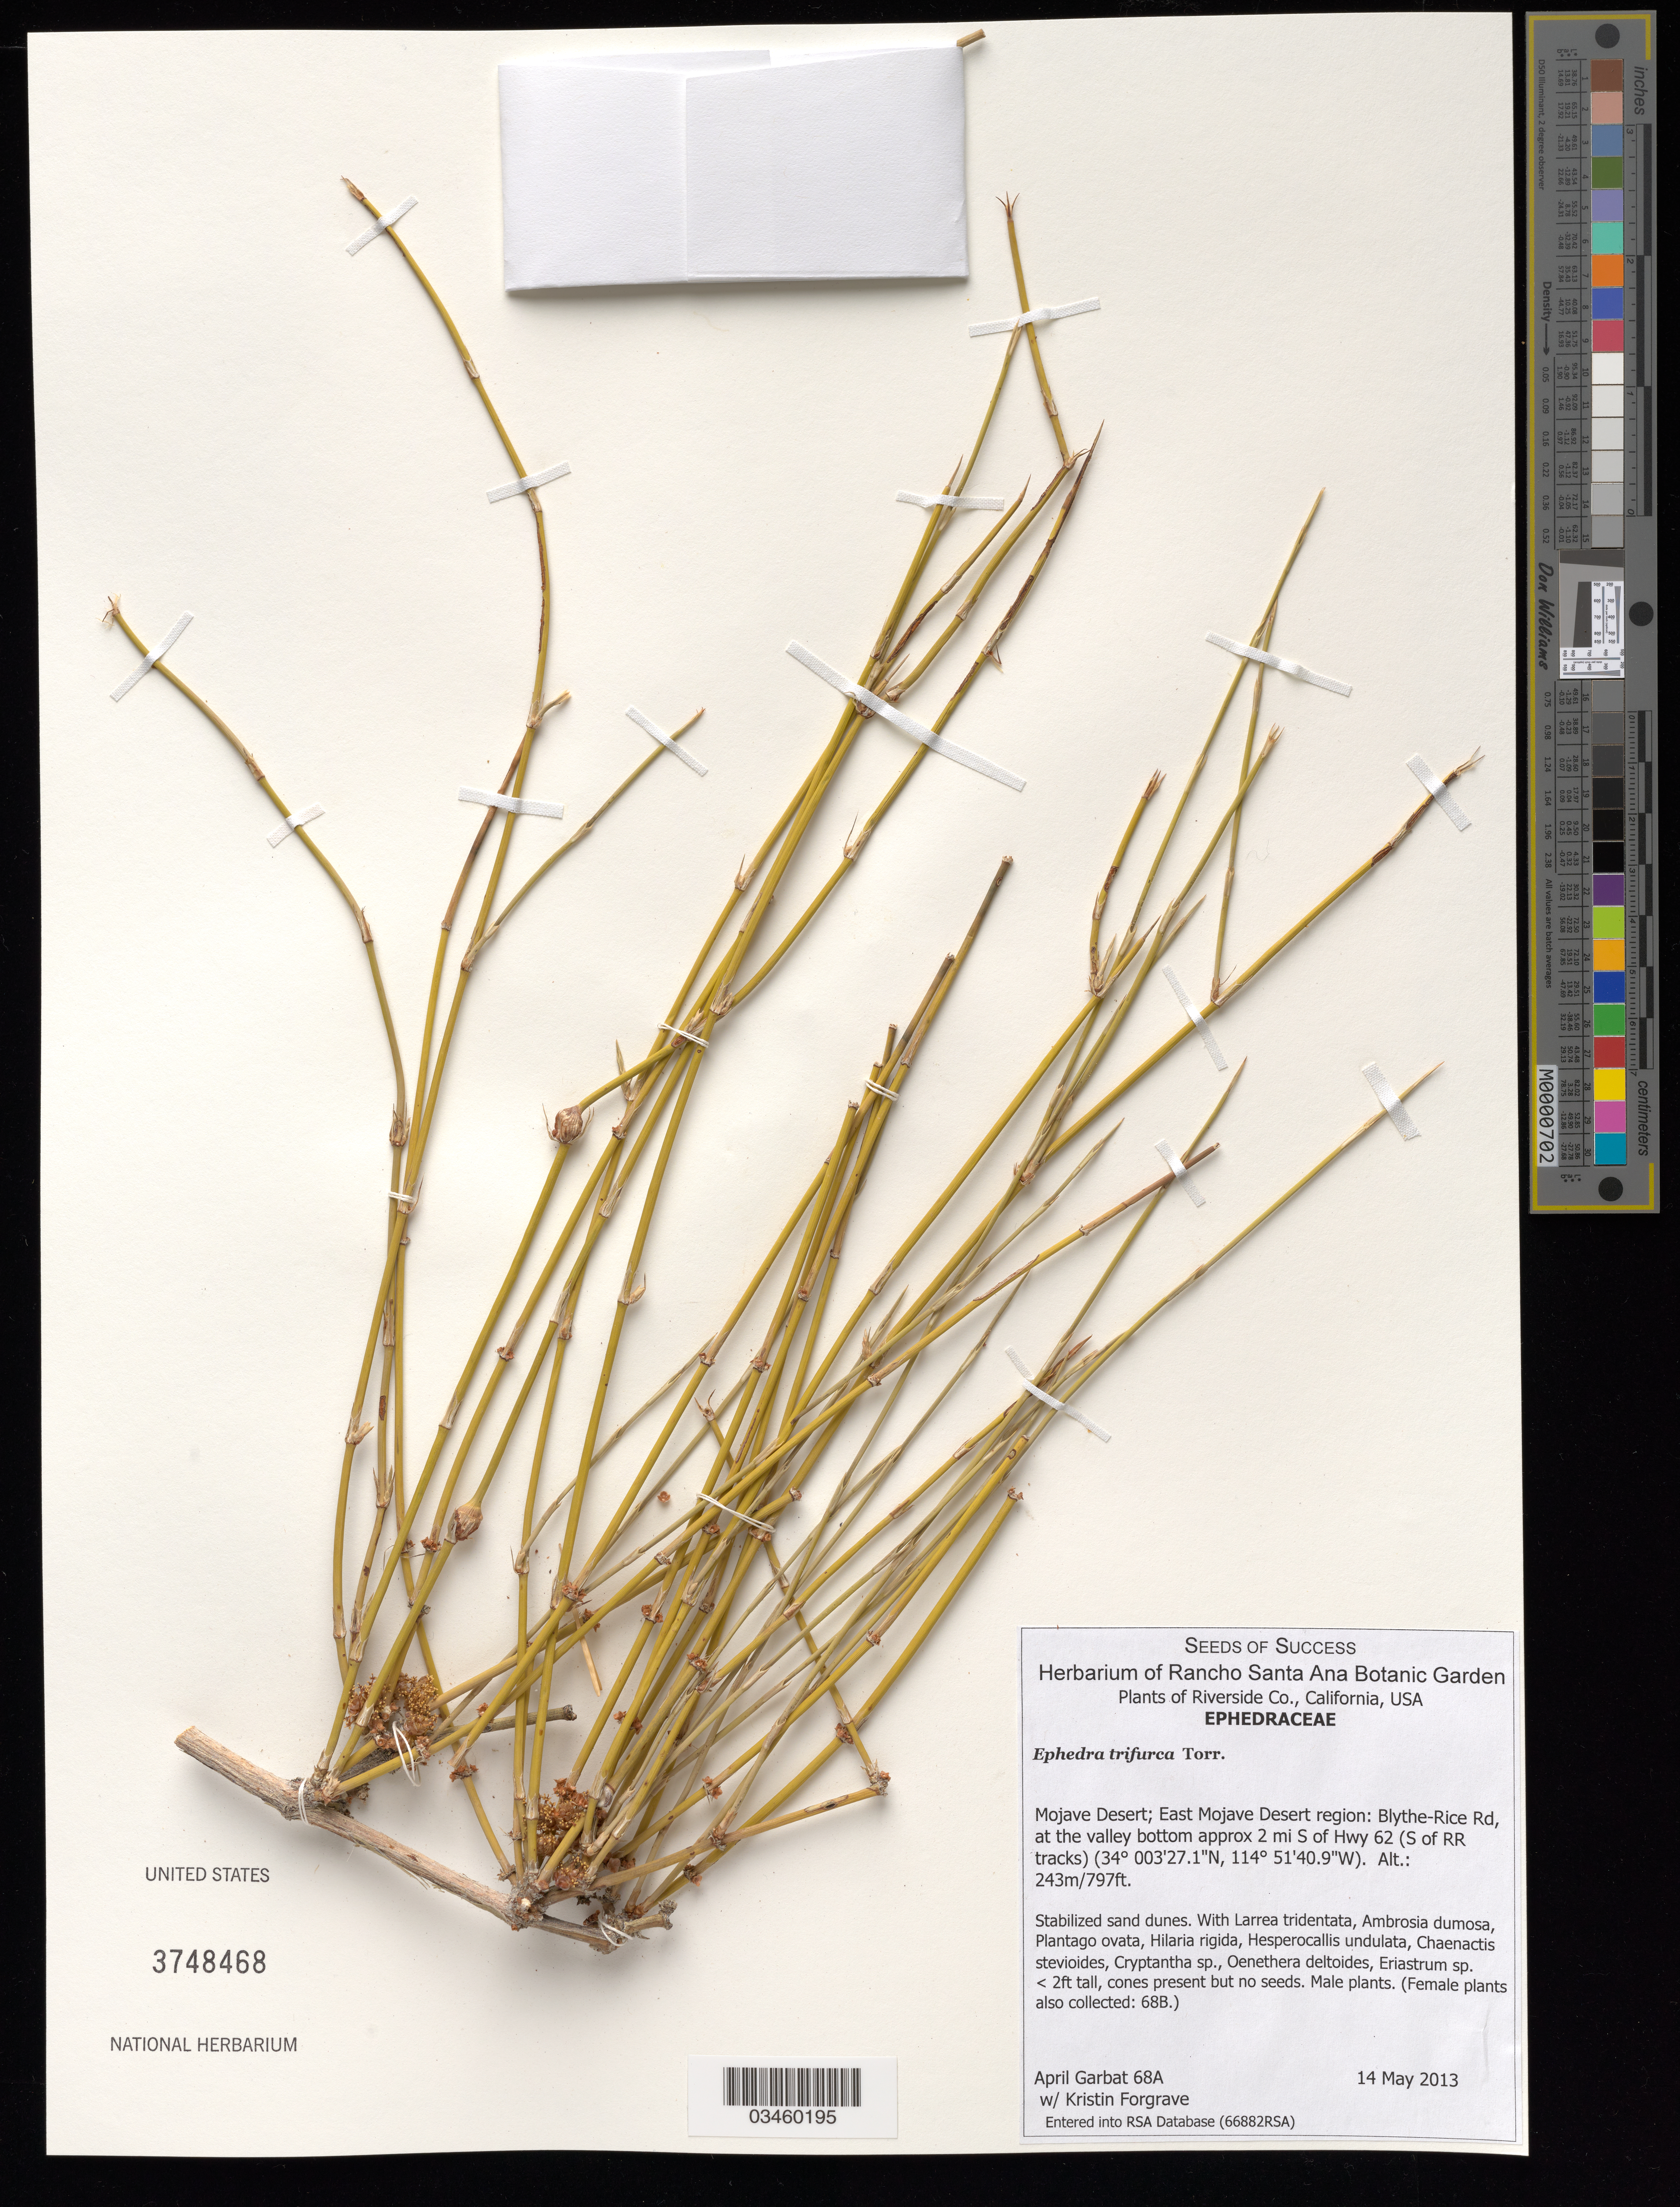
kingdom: Plantae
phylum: Tracheophyta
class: Gnetopsida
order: Ephedrales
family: Ephedraceae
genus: Ephedra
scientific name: Ephedra trifurca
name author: Torr. ex S. Watson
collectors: A. Garbat & K. Forgrave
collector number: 68 A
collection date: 2013-05-14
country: United States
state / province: California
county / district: Riverside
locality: East Mojave Desert Region. Blythe-Rice Rd., at the valley bottom approx. 2 mi. S of Hwy 62 ( S of RR tracks).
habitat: Stabilized sand dunes. With Larrea tridentata, Ambrosia dumosa, Plantago ovata, ect.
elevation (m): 243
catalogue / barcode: US 3748468